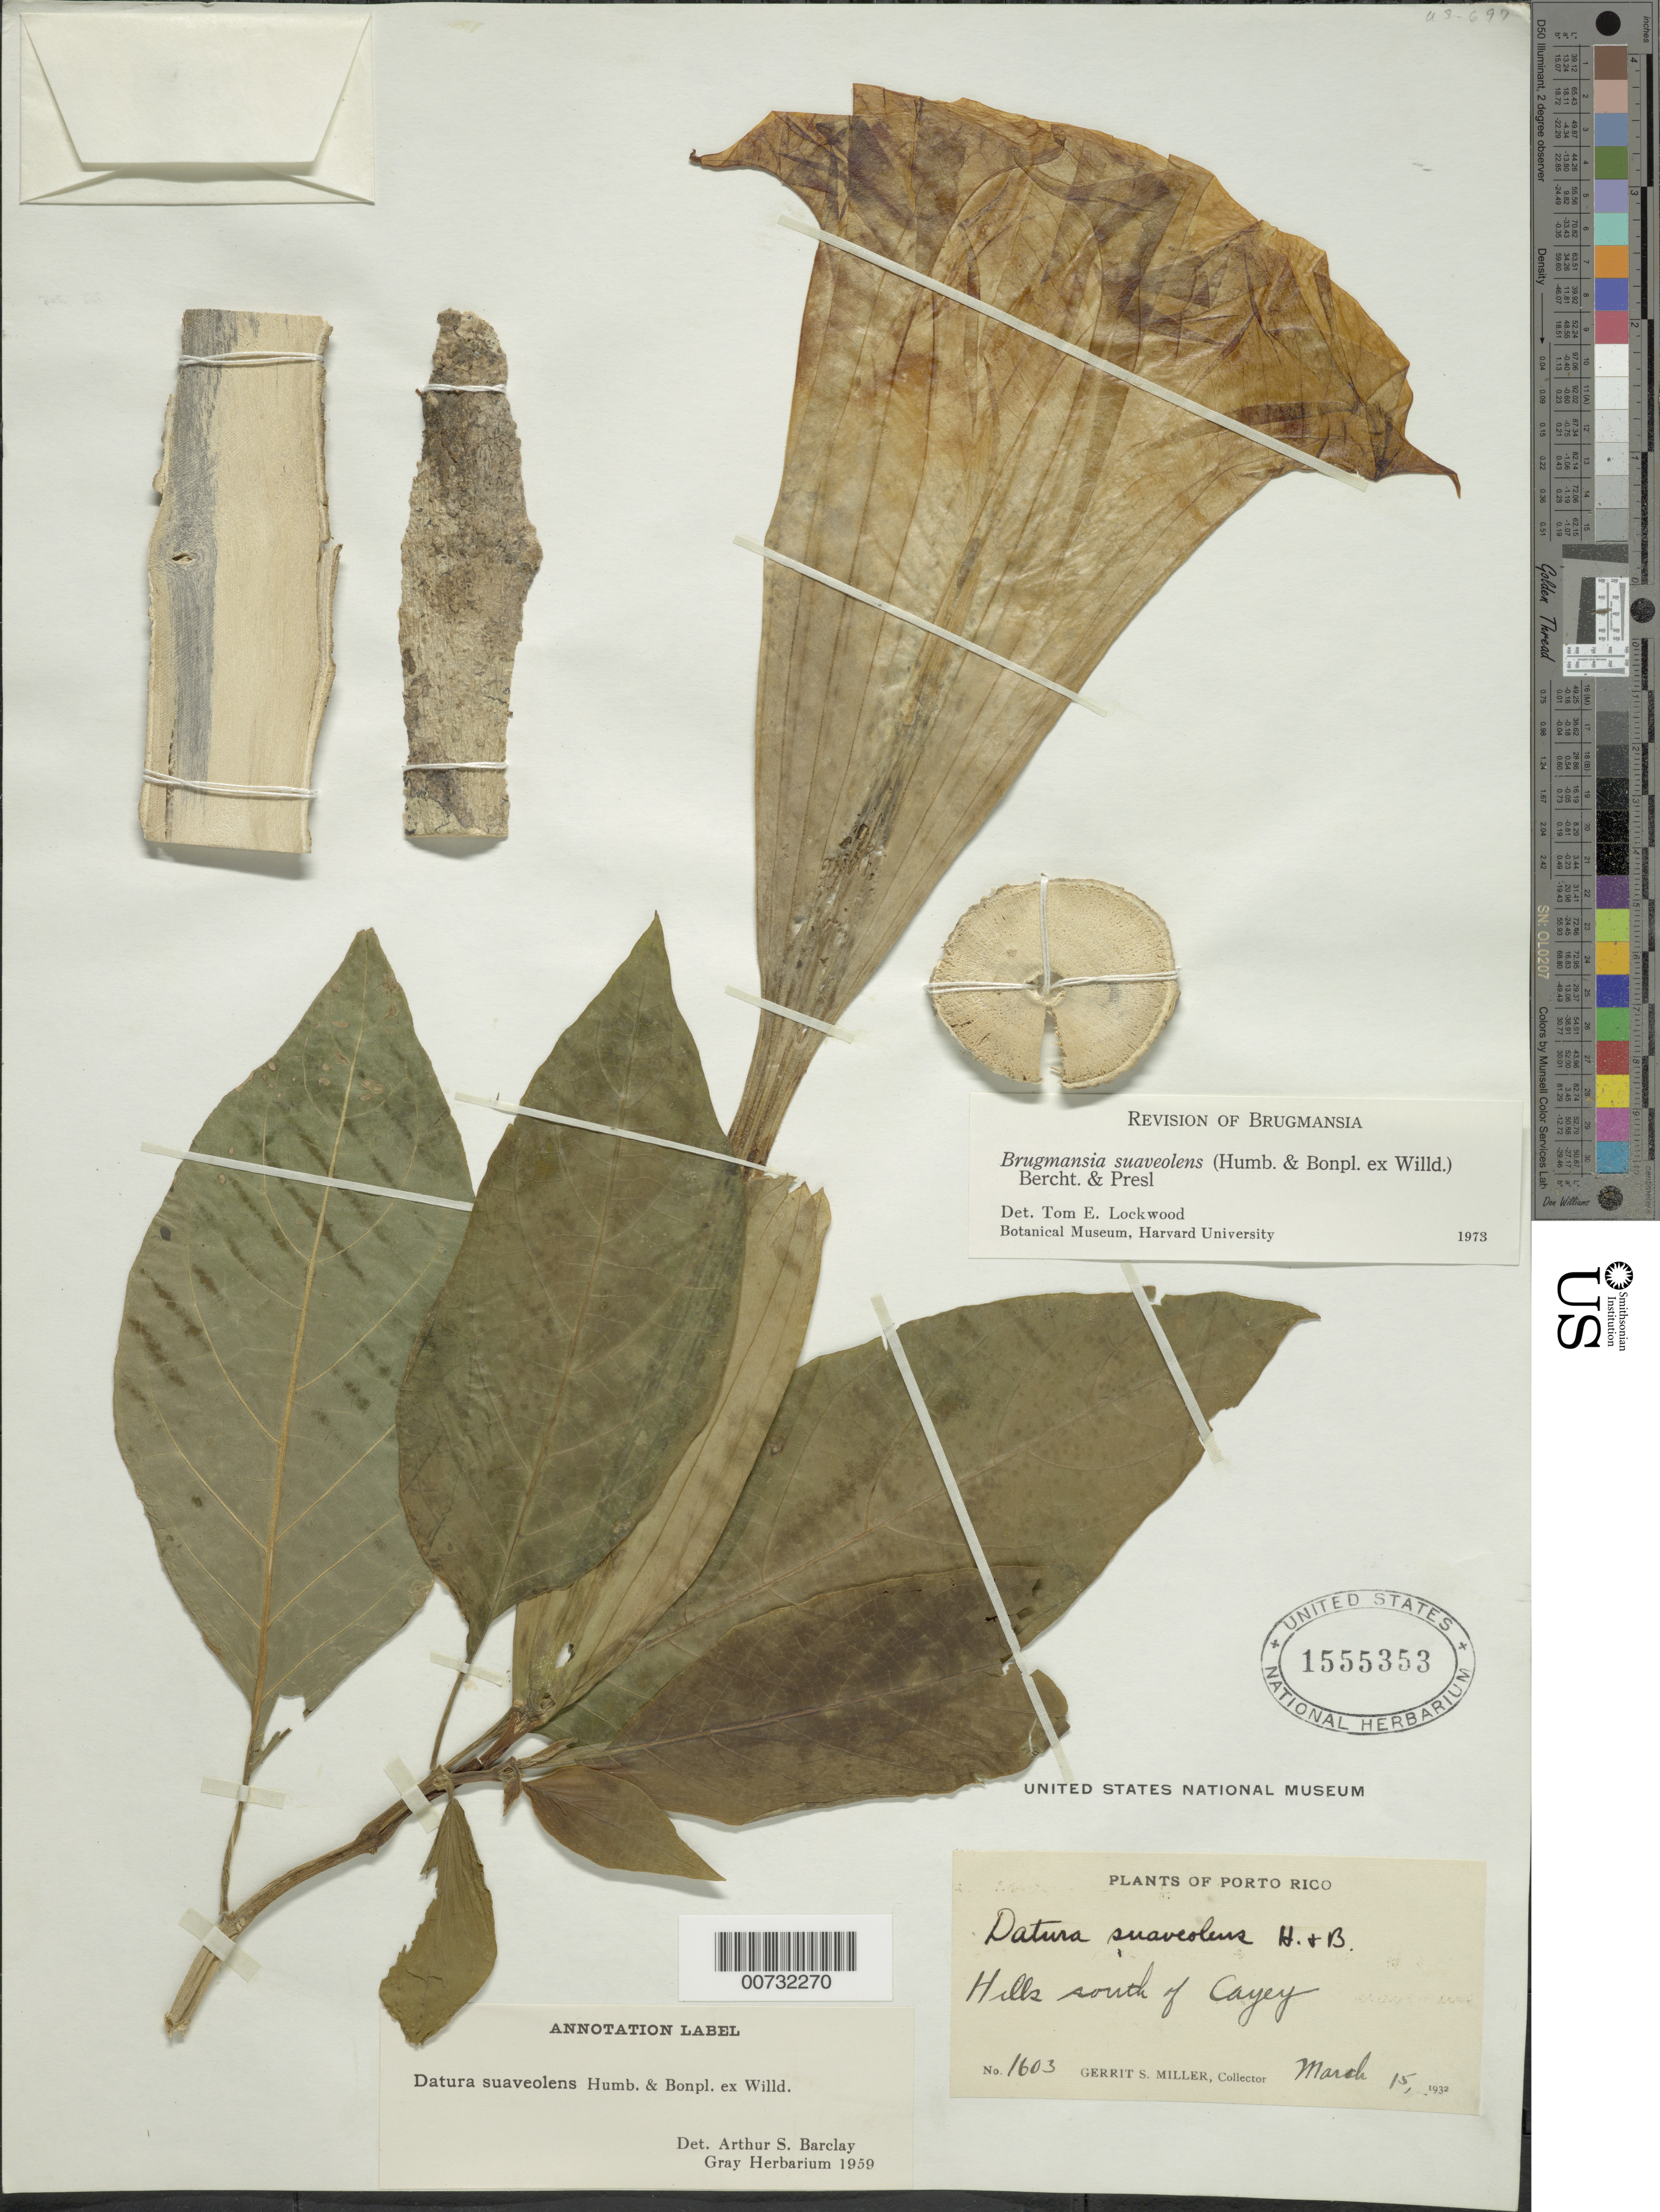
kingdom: Plantae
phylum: Tracheophyta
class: Magnoliopsida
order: Solanales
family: Solanaceae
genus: Brugmansia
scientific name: Brugmansia suaveolens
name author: (Humb. & Bonpl. ex Willd.) Brecht. & J. Presl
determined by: Lockwood, T. E.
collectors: G. S. Miller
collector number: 1603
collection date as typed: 15 Mar 1932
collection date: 1932-03-15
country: Puerto Rico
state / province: Cayey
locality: Cayey, S of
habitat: Hills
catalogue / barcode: US 1555353